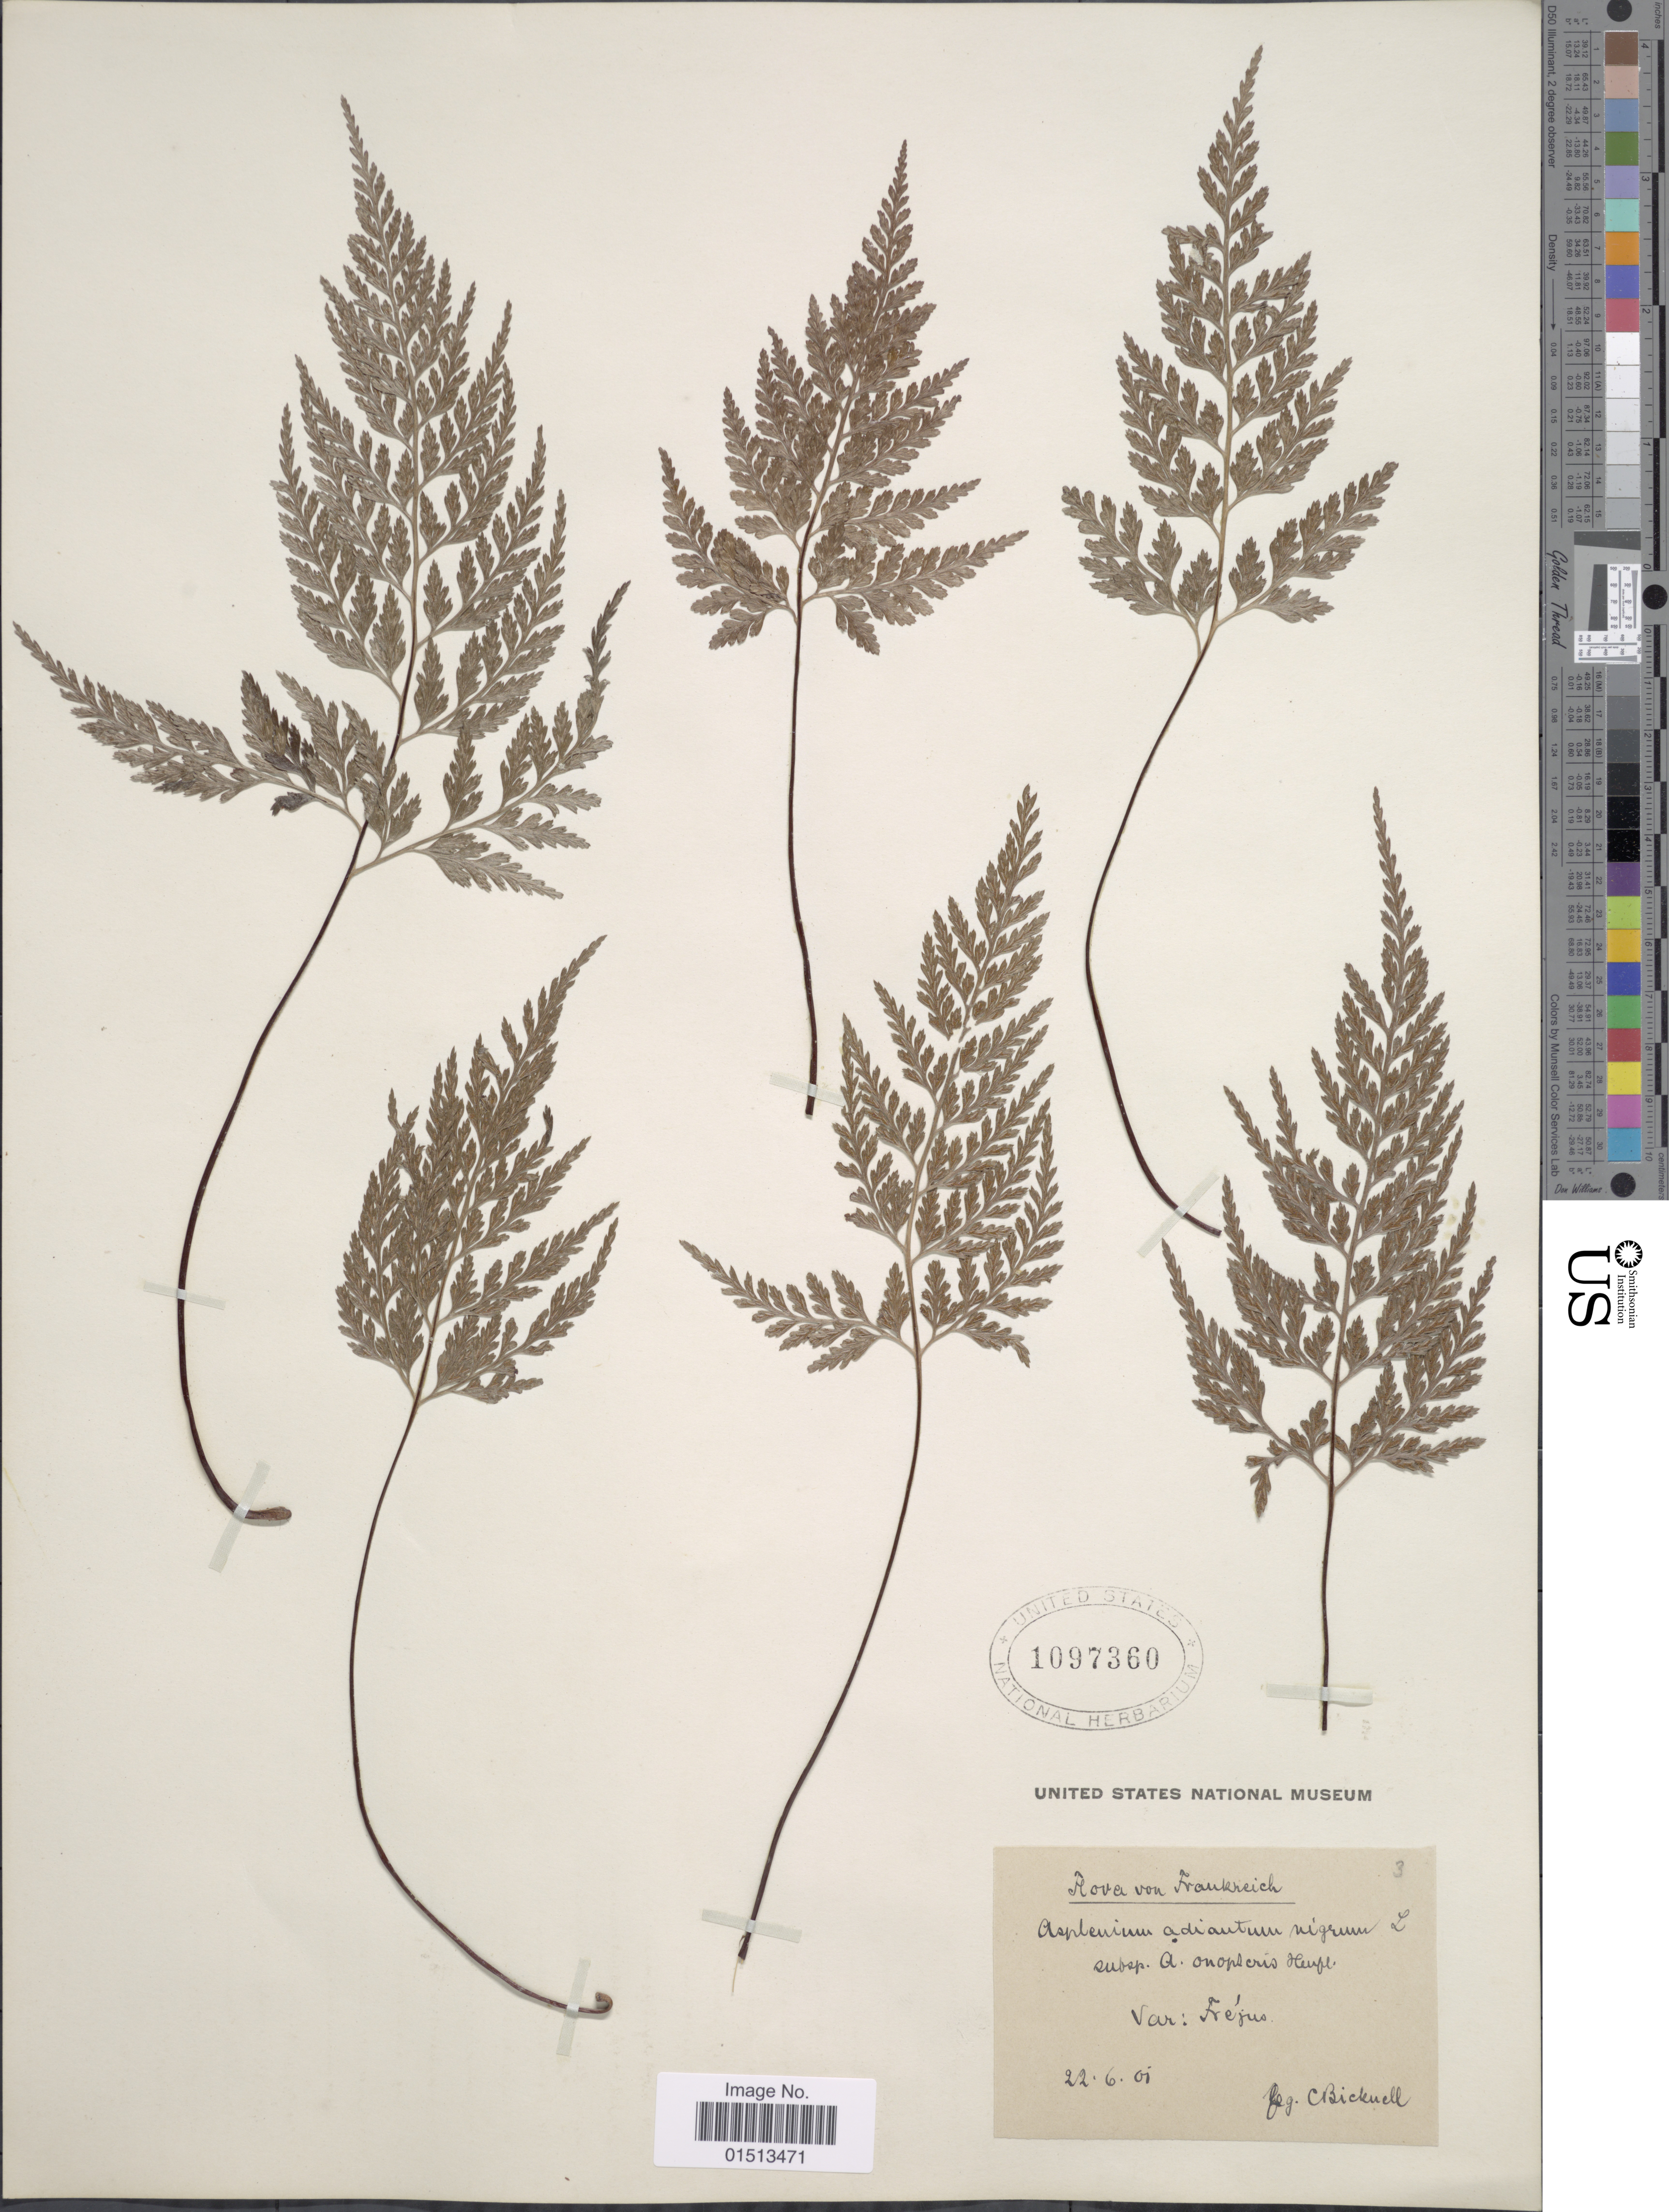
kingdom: Plantae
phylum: Tracheophyta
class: Polypodiopsida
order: Polypodiales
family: Aspleniaceae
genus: Asplenium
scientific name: Asplenium adiantum-nigrum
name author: L.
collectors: C. Bicknell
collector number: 3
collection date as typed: Transcribed d/m/y: 22/6/1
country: France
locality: Var: Fréjus.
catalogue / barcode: US 1097360